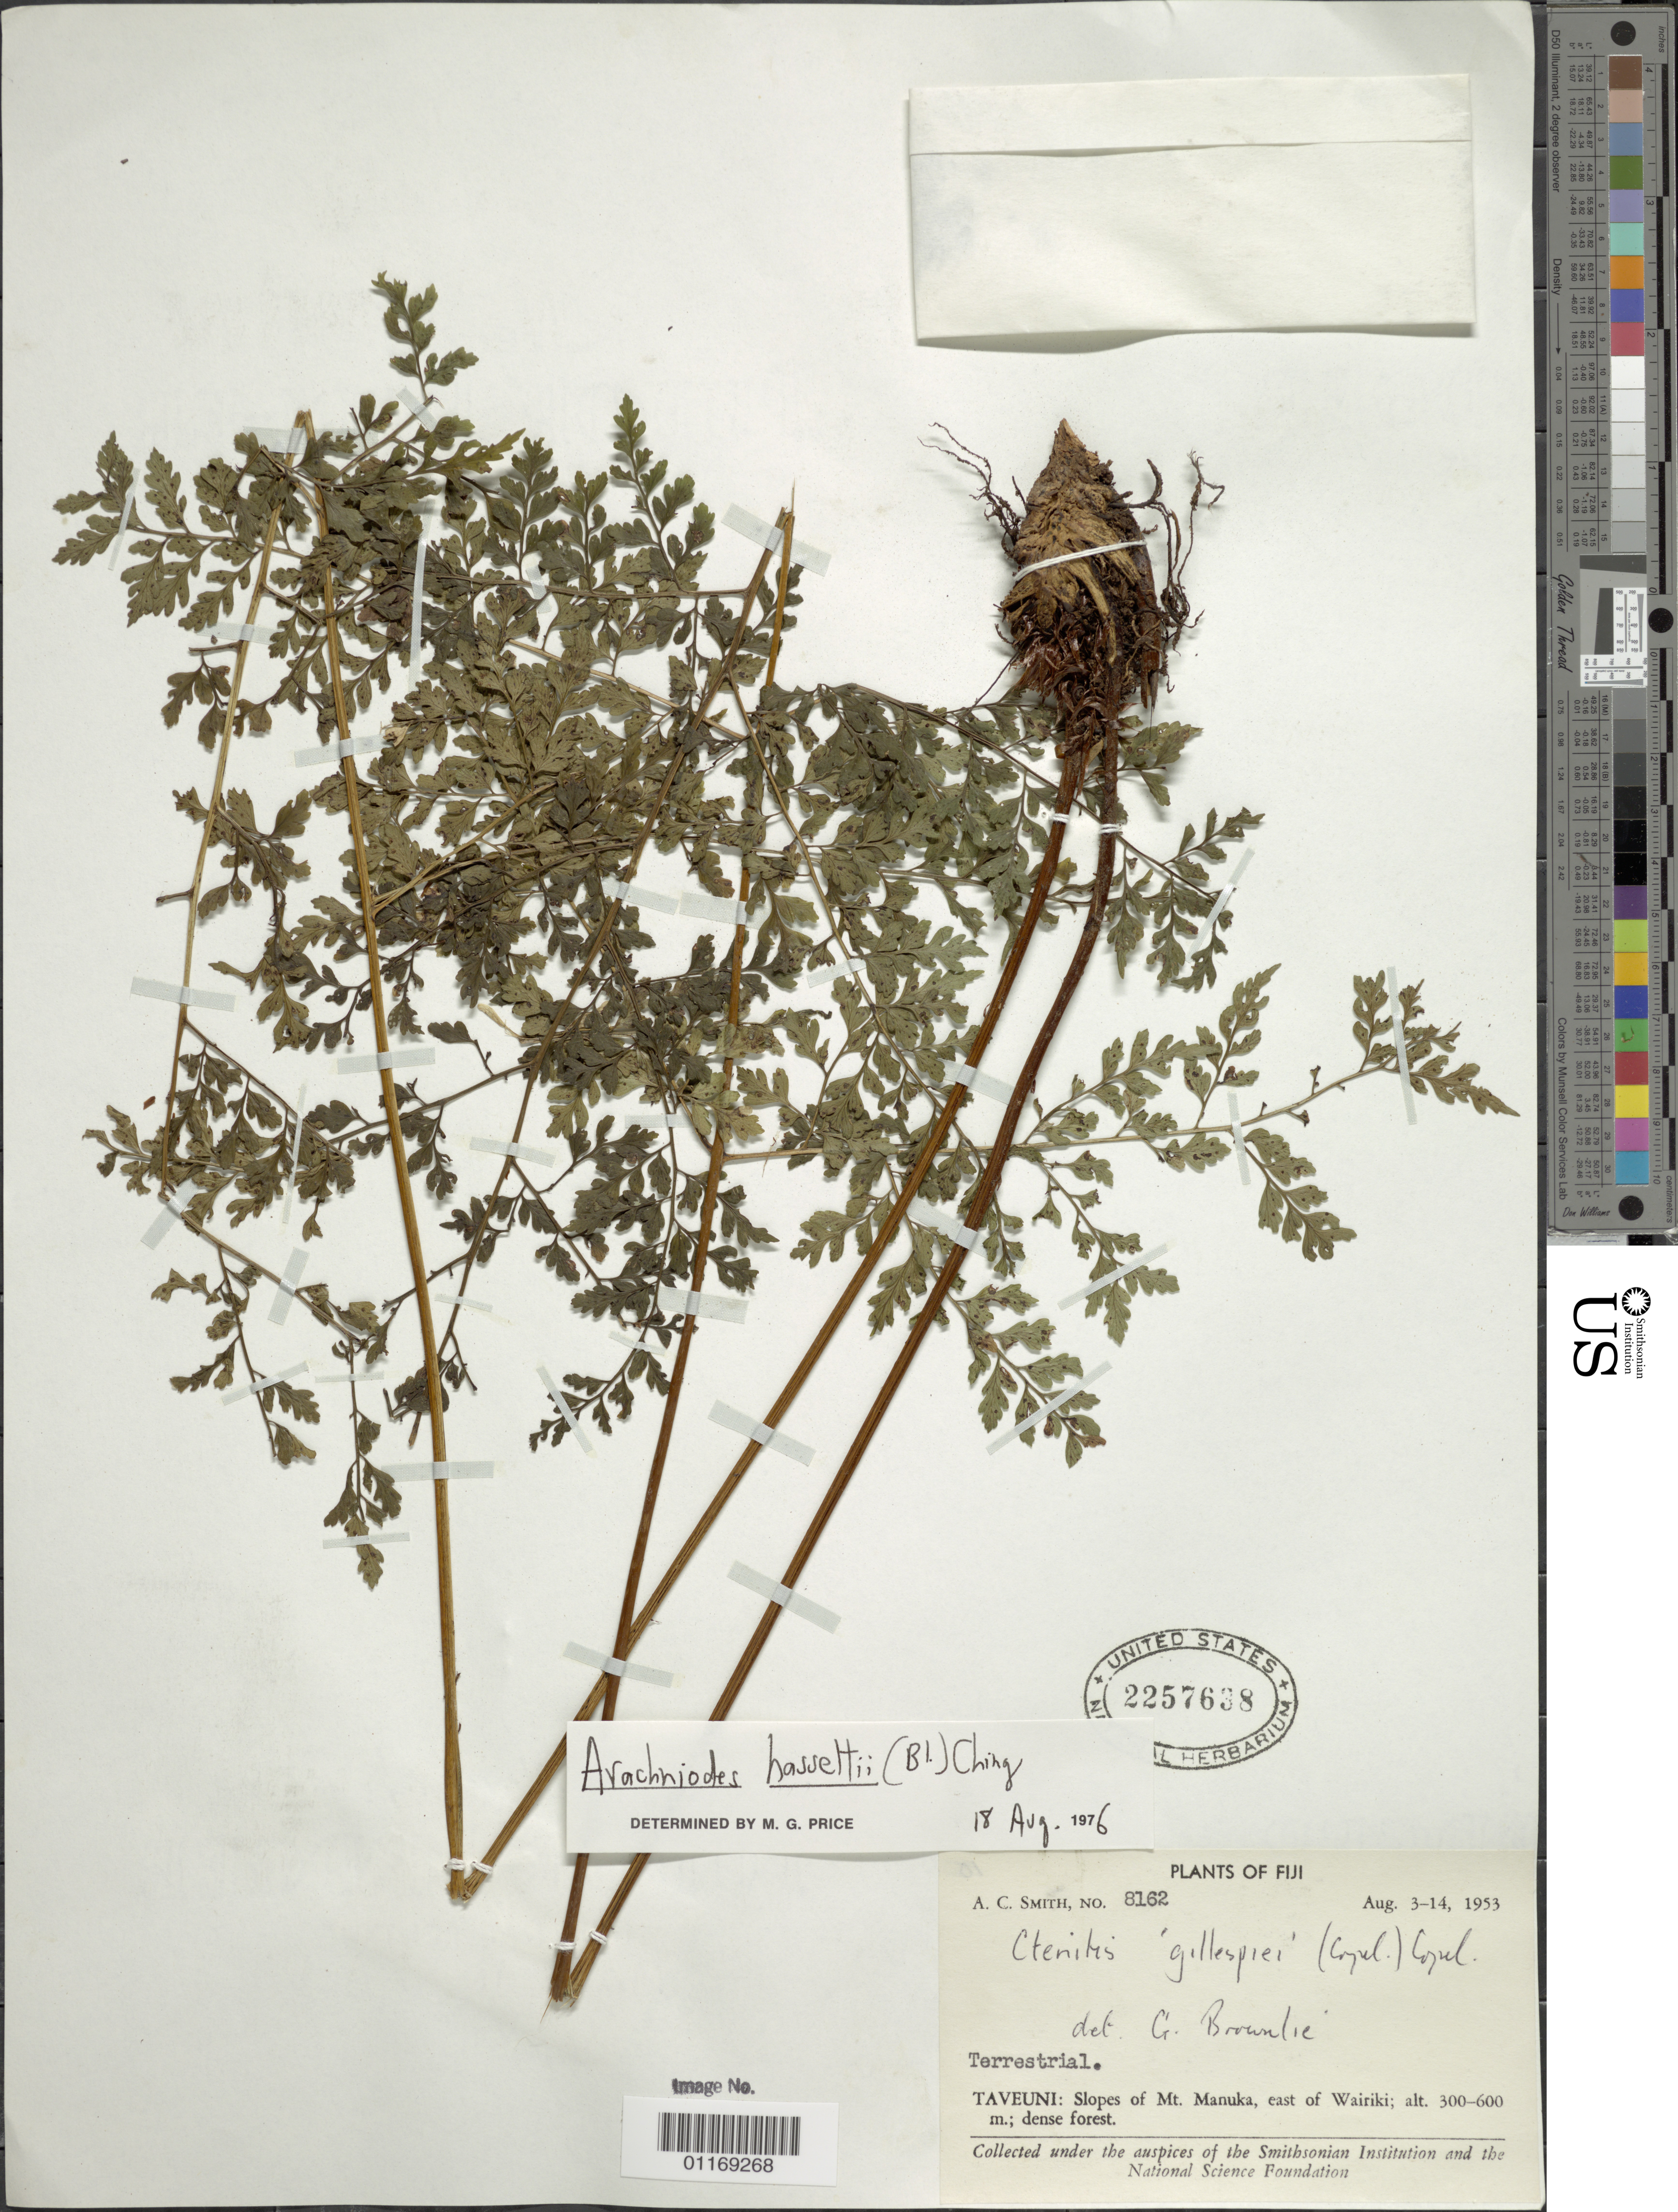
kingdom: Plantae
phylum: Tracheophyta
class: Polypodiopsida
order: Polypodiales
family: Dryopteridaceae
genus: Arachniodes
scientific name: Arachniodes hasseltii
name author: (Blume) Ching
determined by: Price, M. G.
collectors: A. C. Smith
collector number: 8162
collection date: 1953-08-03/1953-08-14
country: Fiji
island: Taveuni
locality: Taveuni: Slopes of Mt. Manuka, E of Wairiki.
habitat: Dense forest.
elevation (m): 300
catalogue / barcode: US 2257638